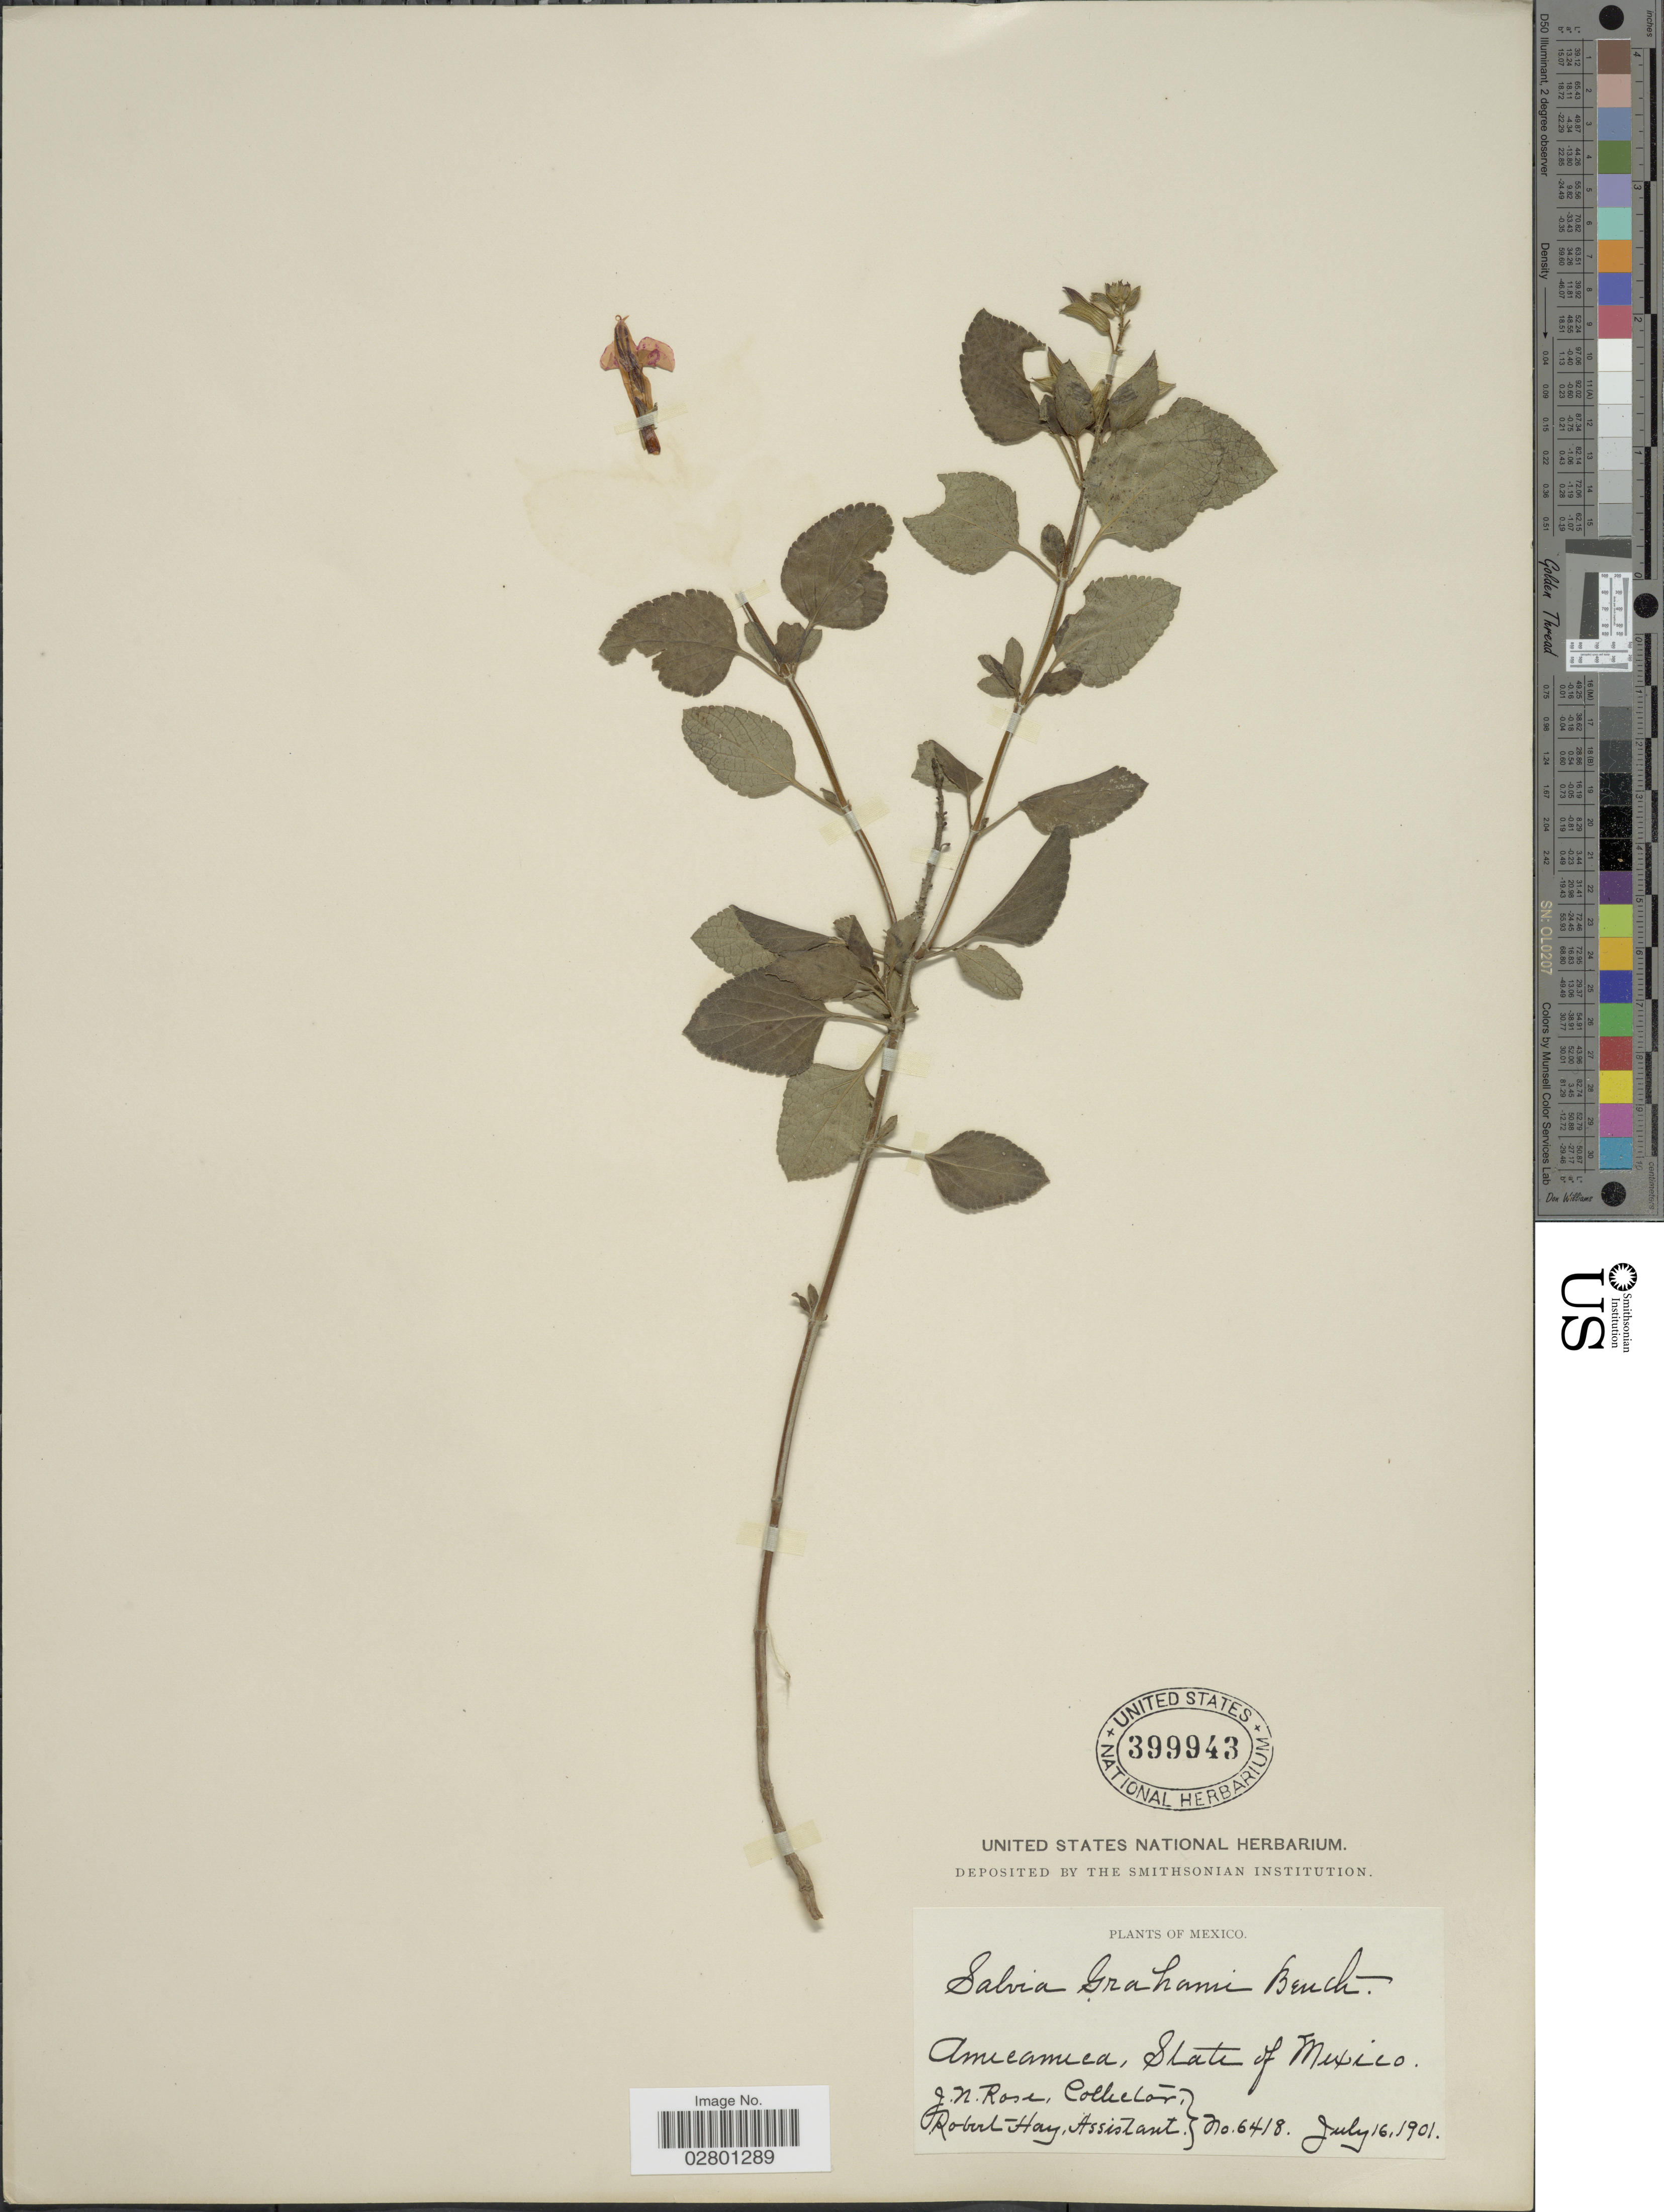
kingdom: Plantae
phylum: Tracheophyta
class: Magnoliopsida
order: Lamiales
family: Lamiaceae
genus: Salvia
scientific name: Salvia grahami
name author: Benth.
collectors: J. N. Rose & R. H. Hay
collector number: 6418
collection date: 1901-07-16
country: Mexico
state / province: México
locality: Amecameca.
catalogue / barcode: US 399943